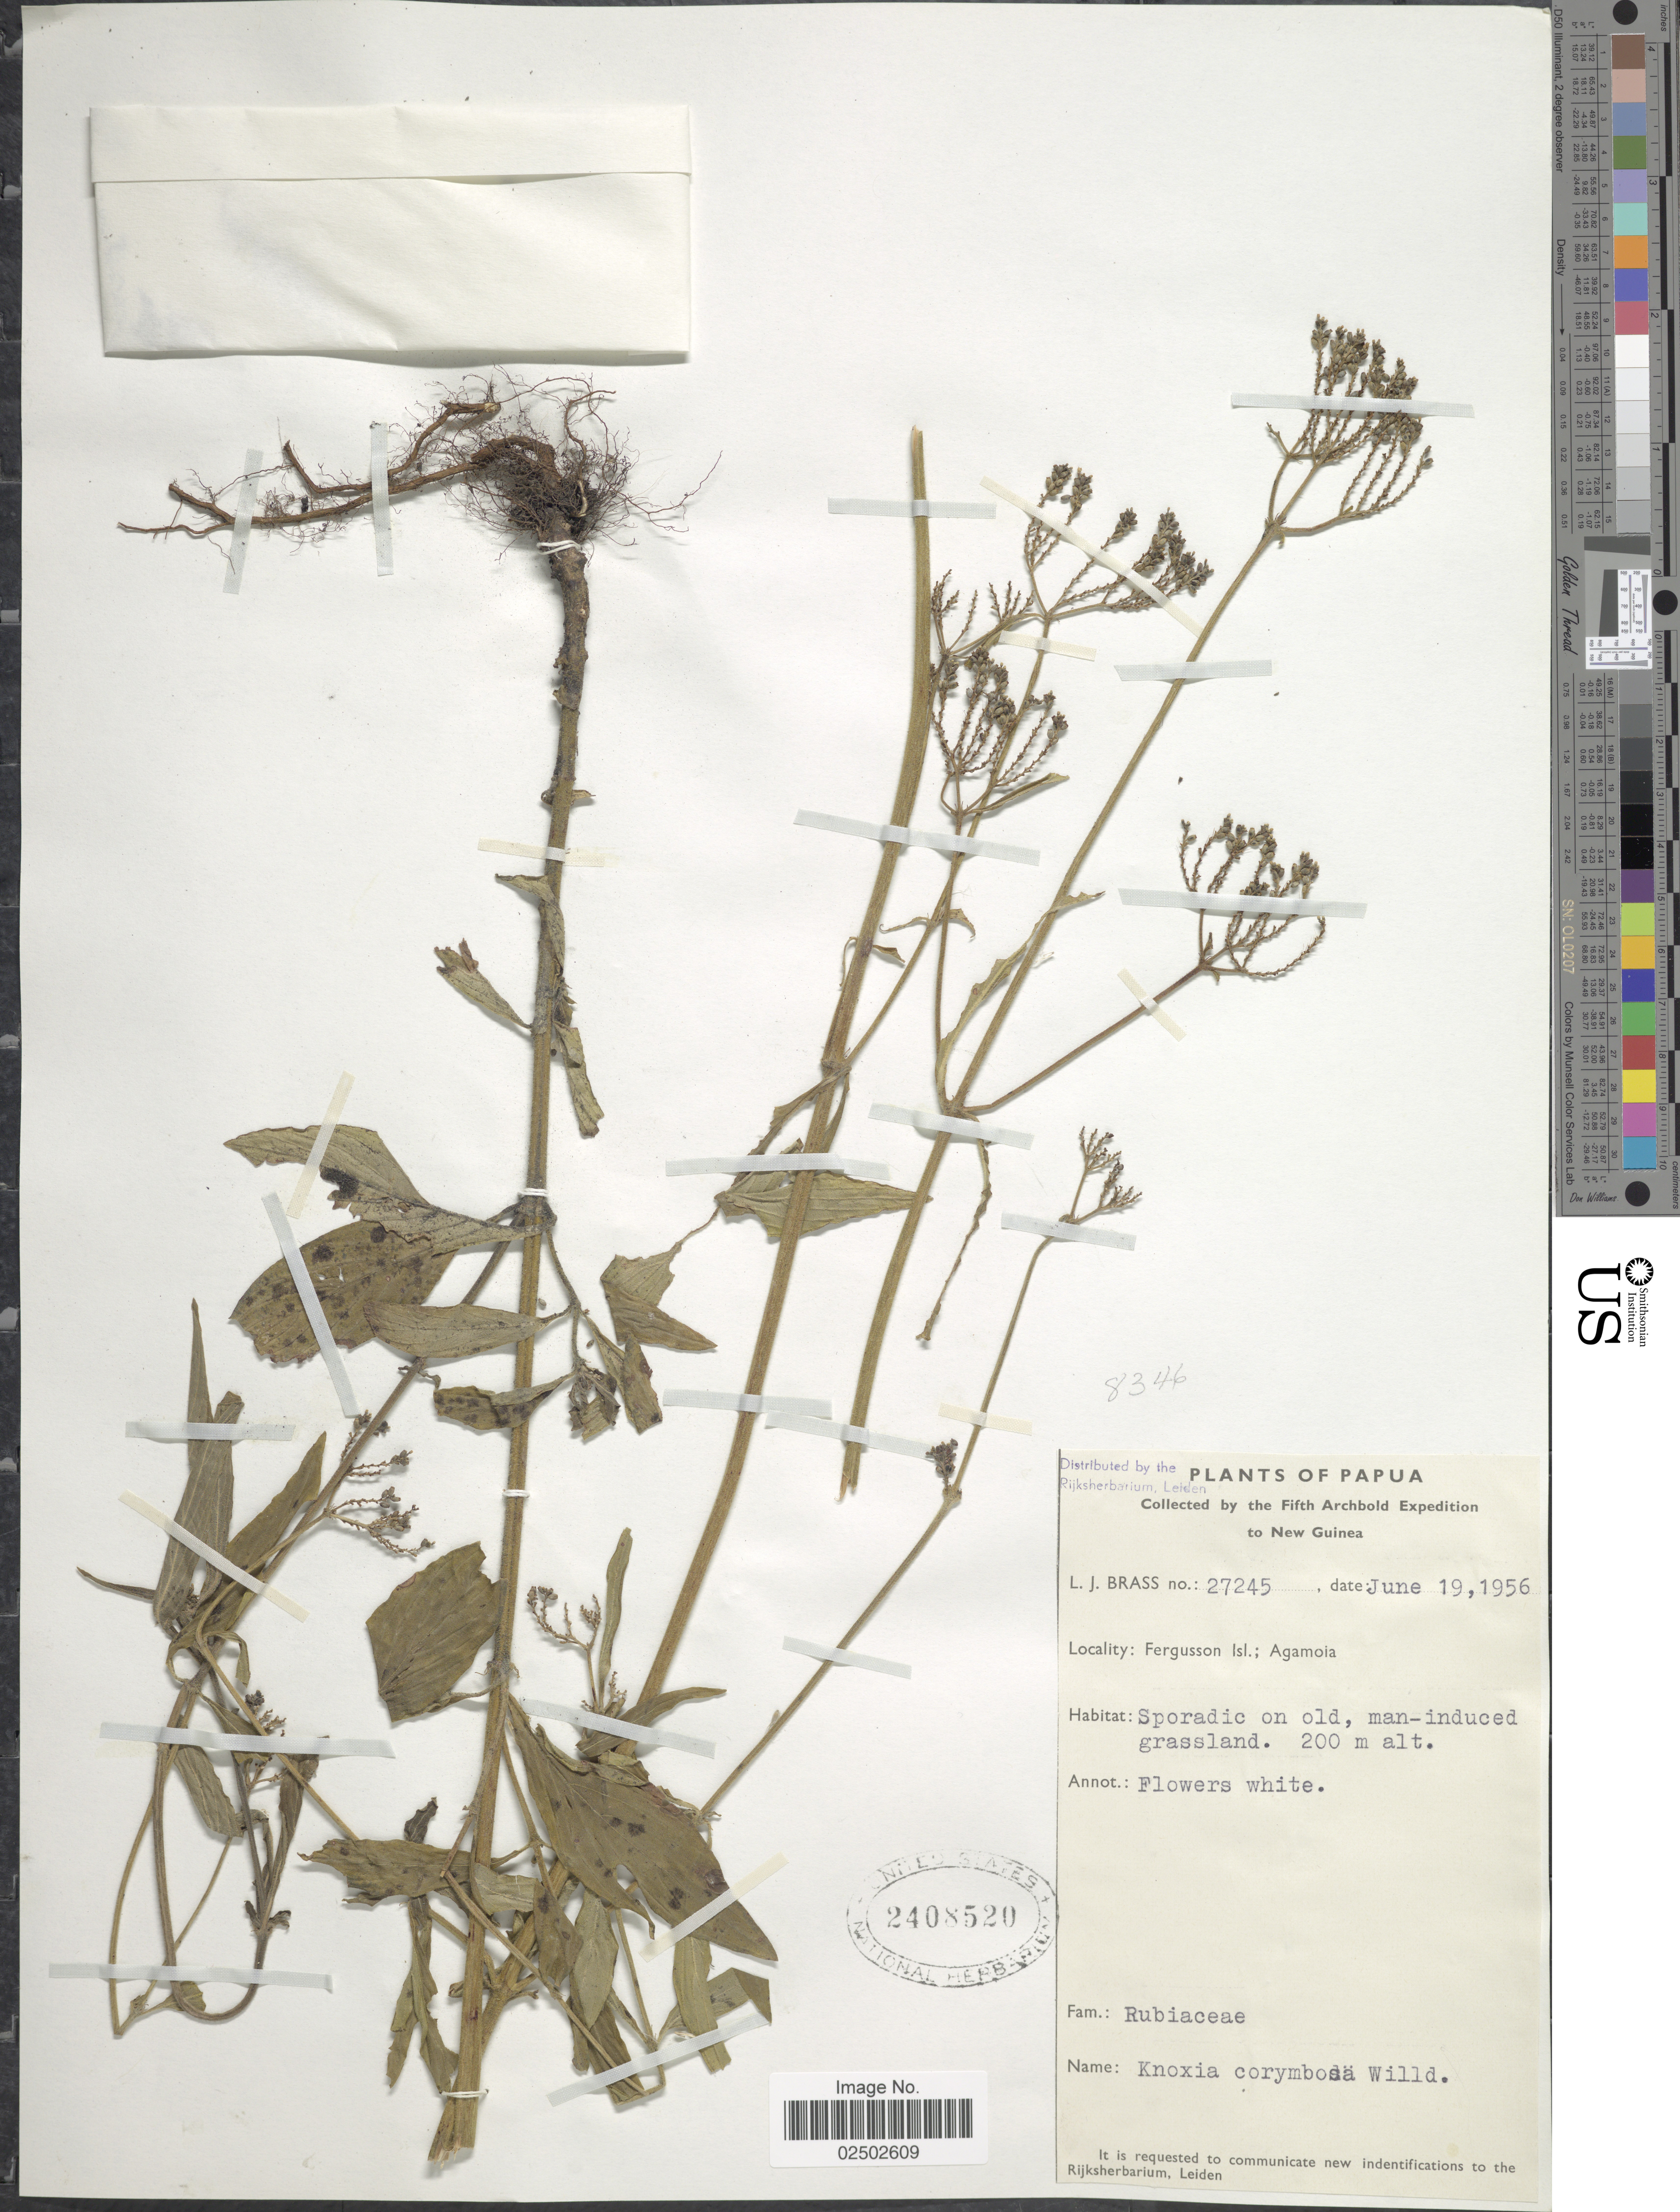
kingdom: Plantae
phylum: Tracheophyta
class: Magnoliopsida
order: Gentianales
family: Rubiaceae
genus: Knoxia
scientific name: Knoxia corymbosa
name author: Willd.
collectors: L. J. Brass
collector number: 27245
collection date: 1956-06-19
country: Papua New Guinea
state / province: Milne Bay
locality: Fergusson Isl.; Agamoia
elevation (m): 200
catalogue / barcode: US 2408520